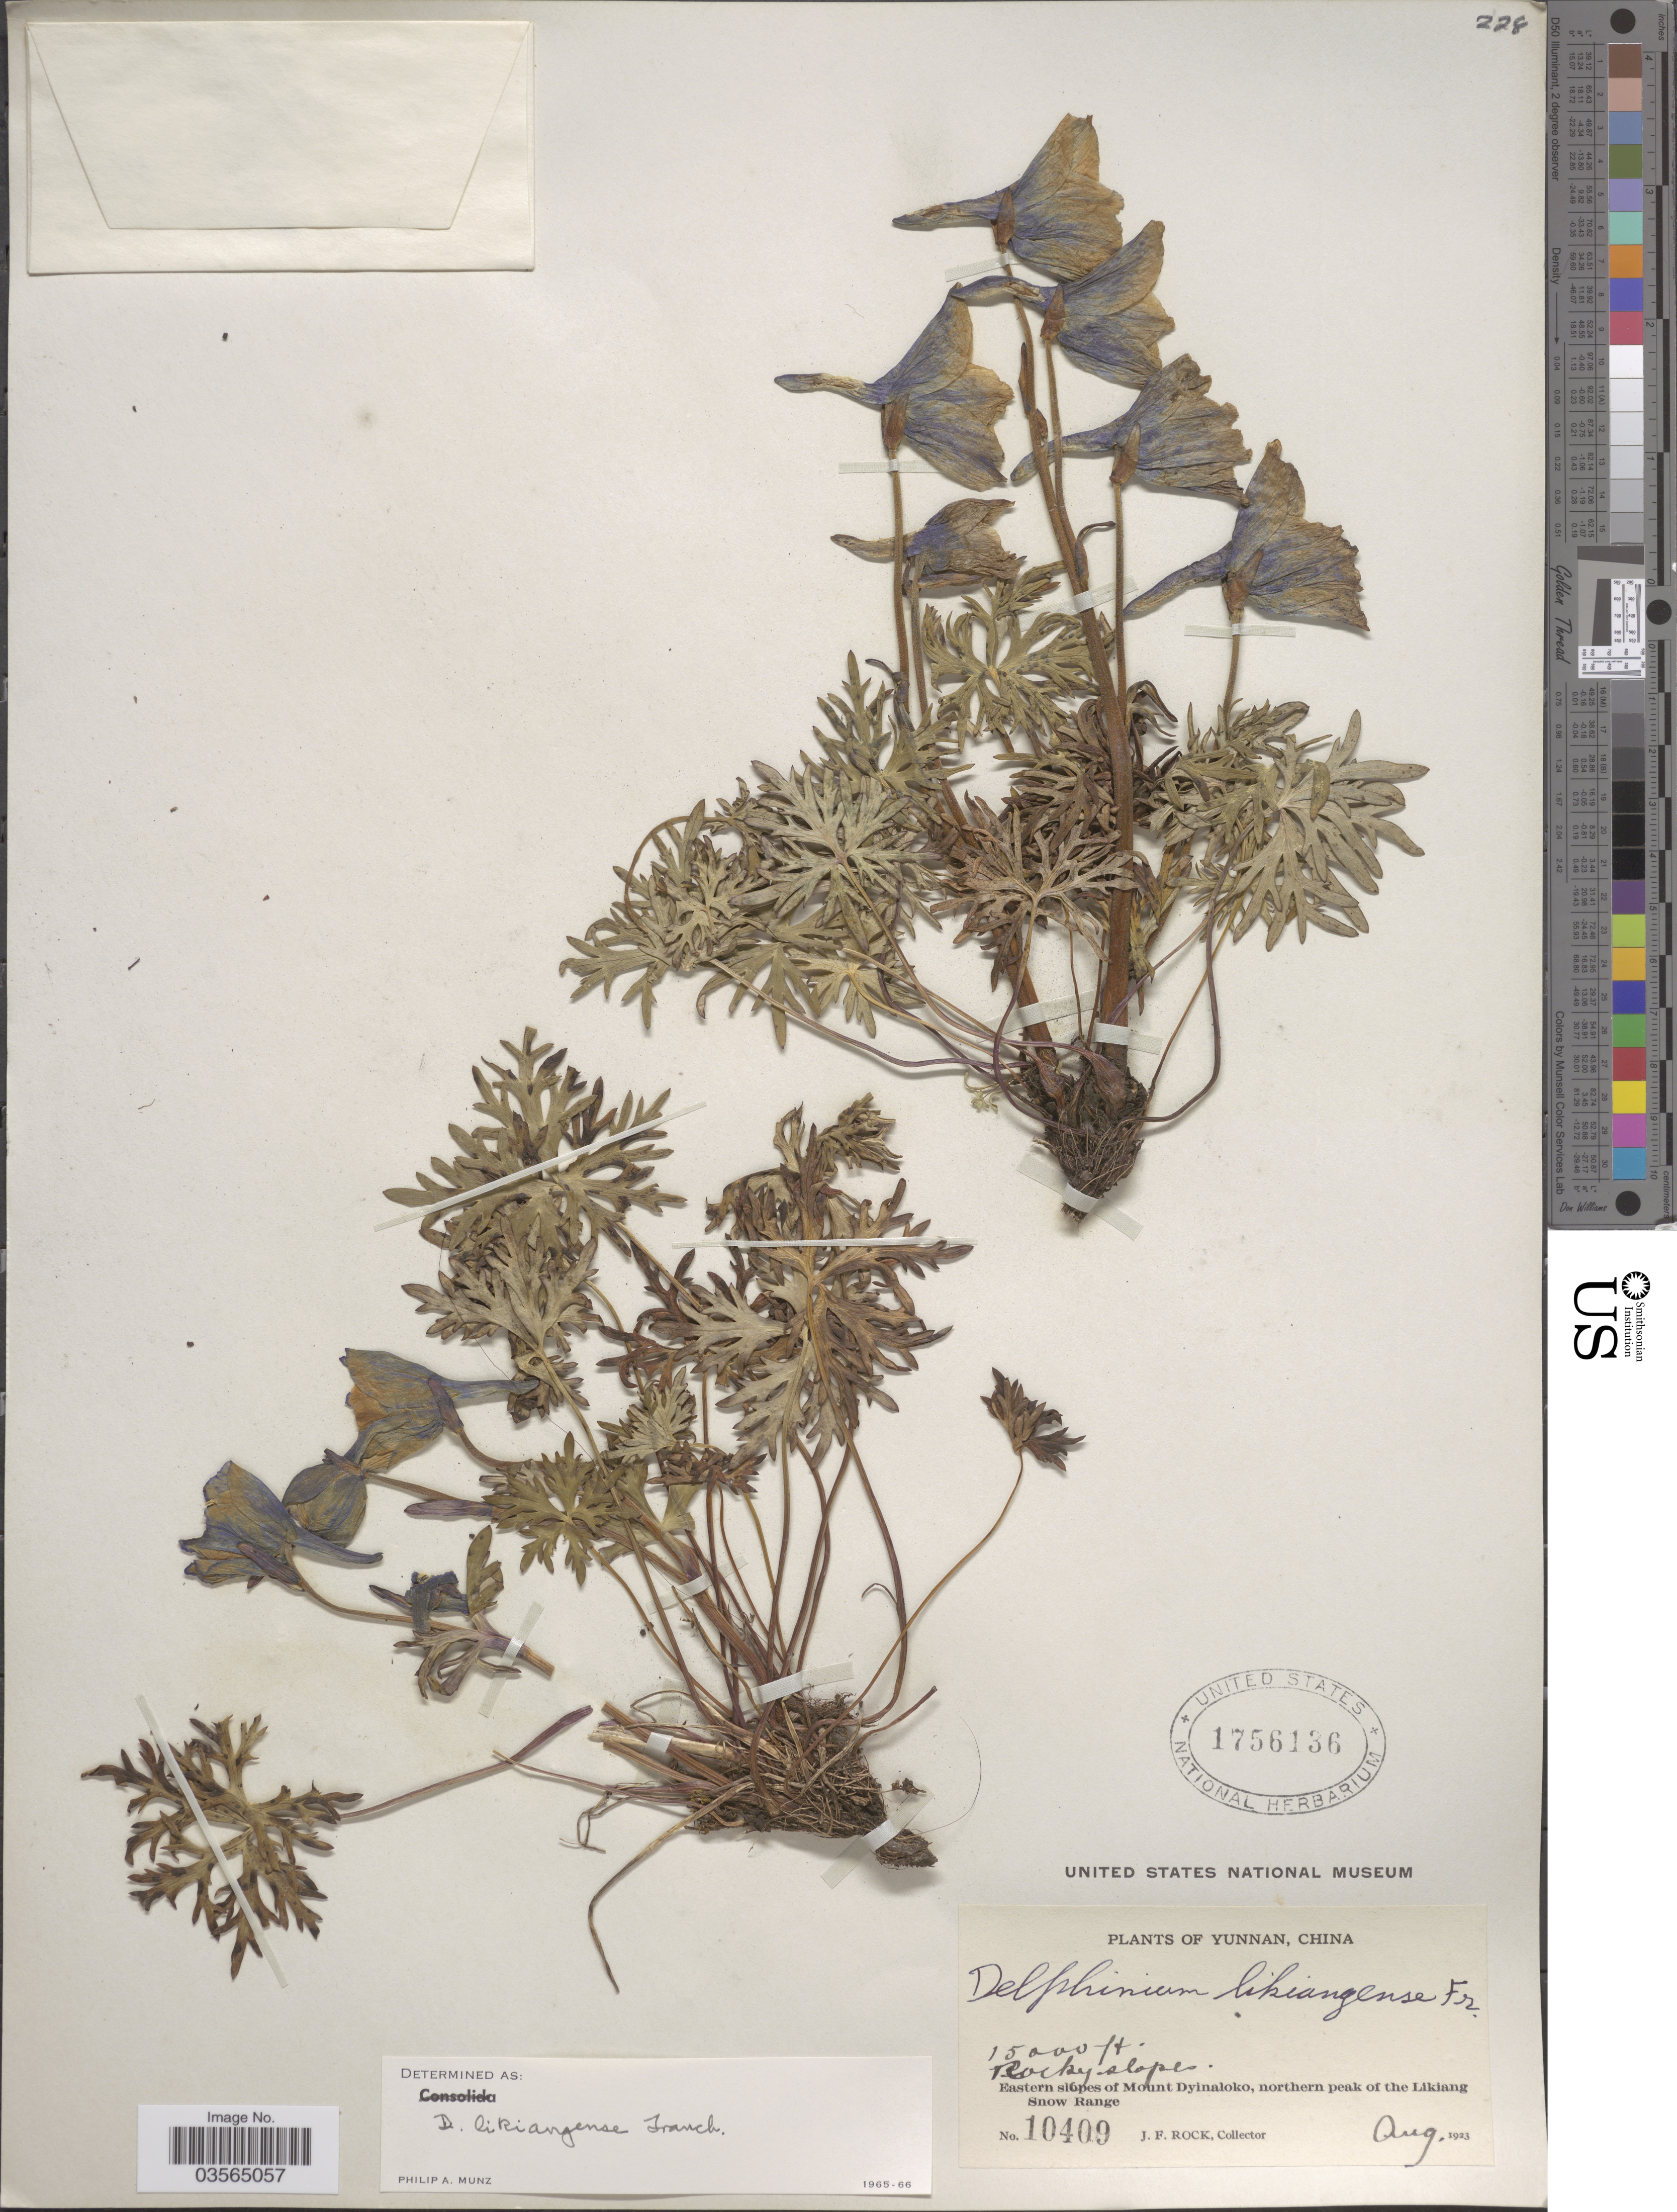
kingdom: Plantae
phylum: Tracheophyta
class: Magnoliopsida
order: Ranunculales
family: Ranunculaceae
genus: Delphinium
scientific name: Delphinium likiangense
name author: Franch.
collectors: J. Rock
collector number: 10409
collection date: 1923-08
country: China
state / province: Yunnan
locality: Eastern slopes of Mount Dyinaloko, northern peak of the Likiang Snow Range.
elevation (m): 4572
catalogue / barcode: US 1756136